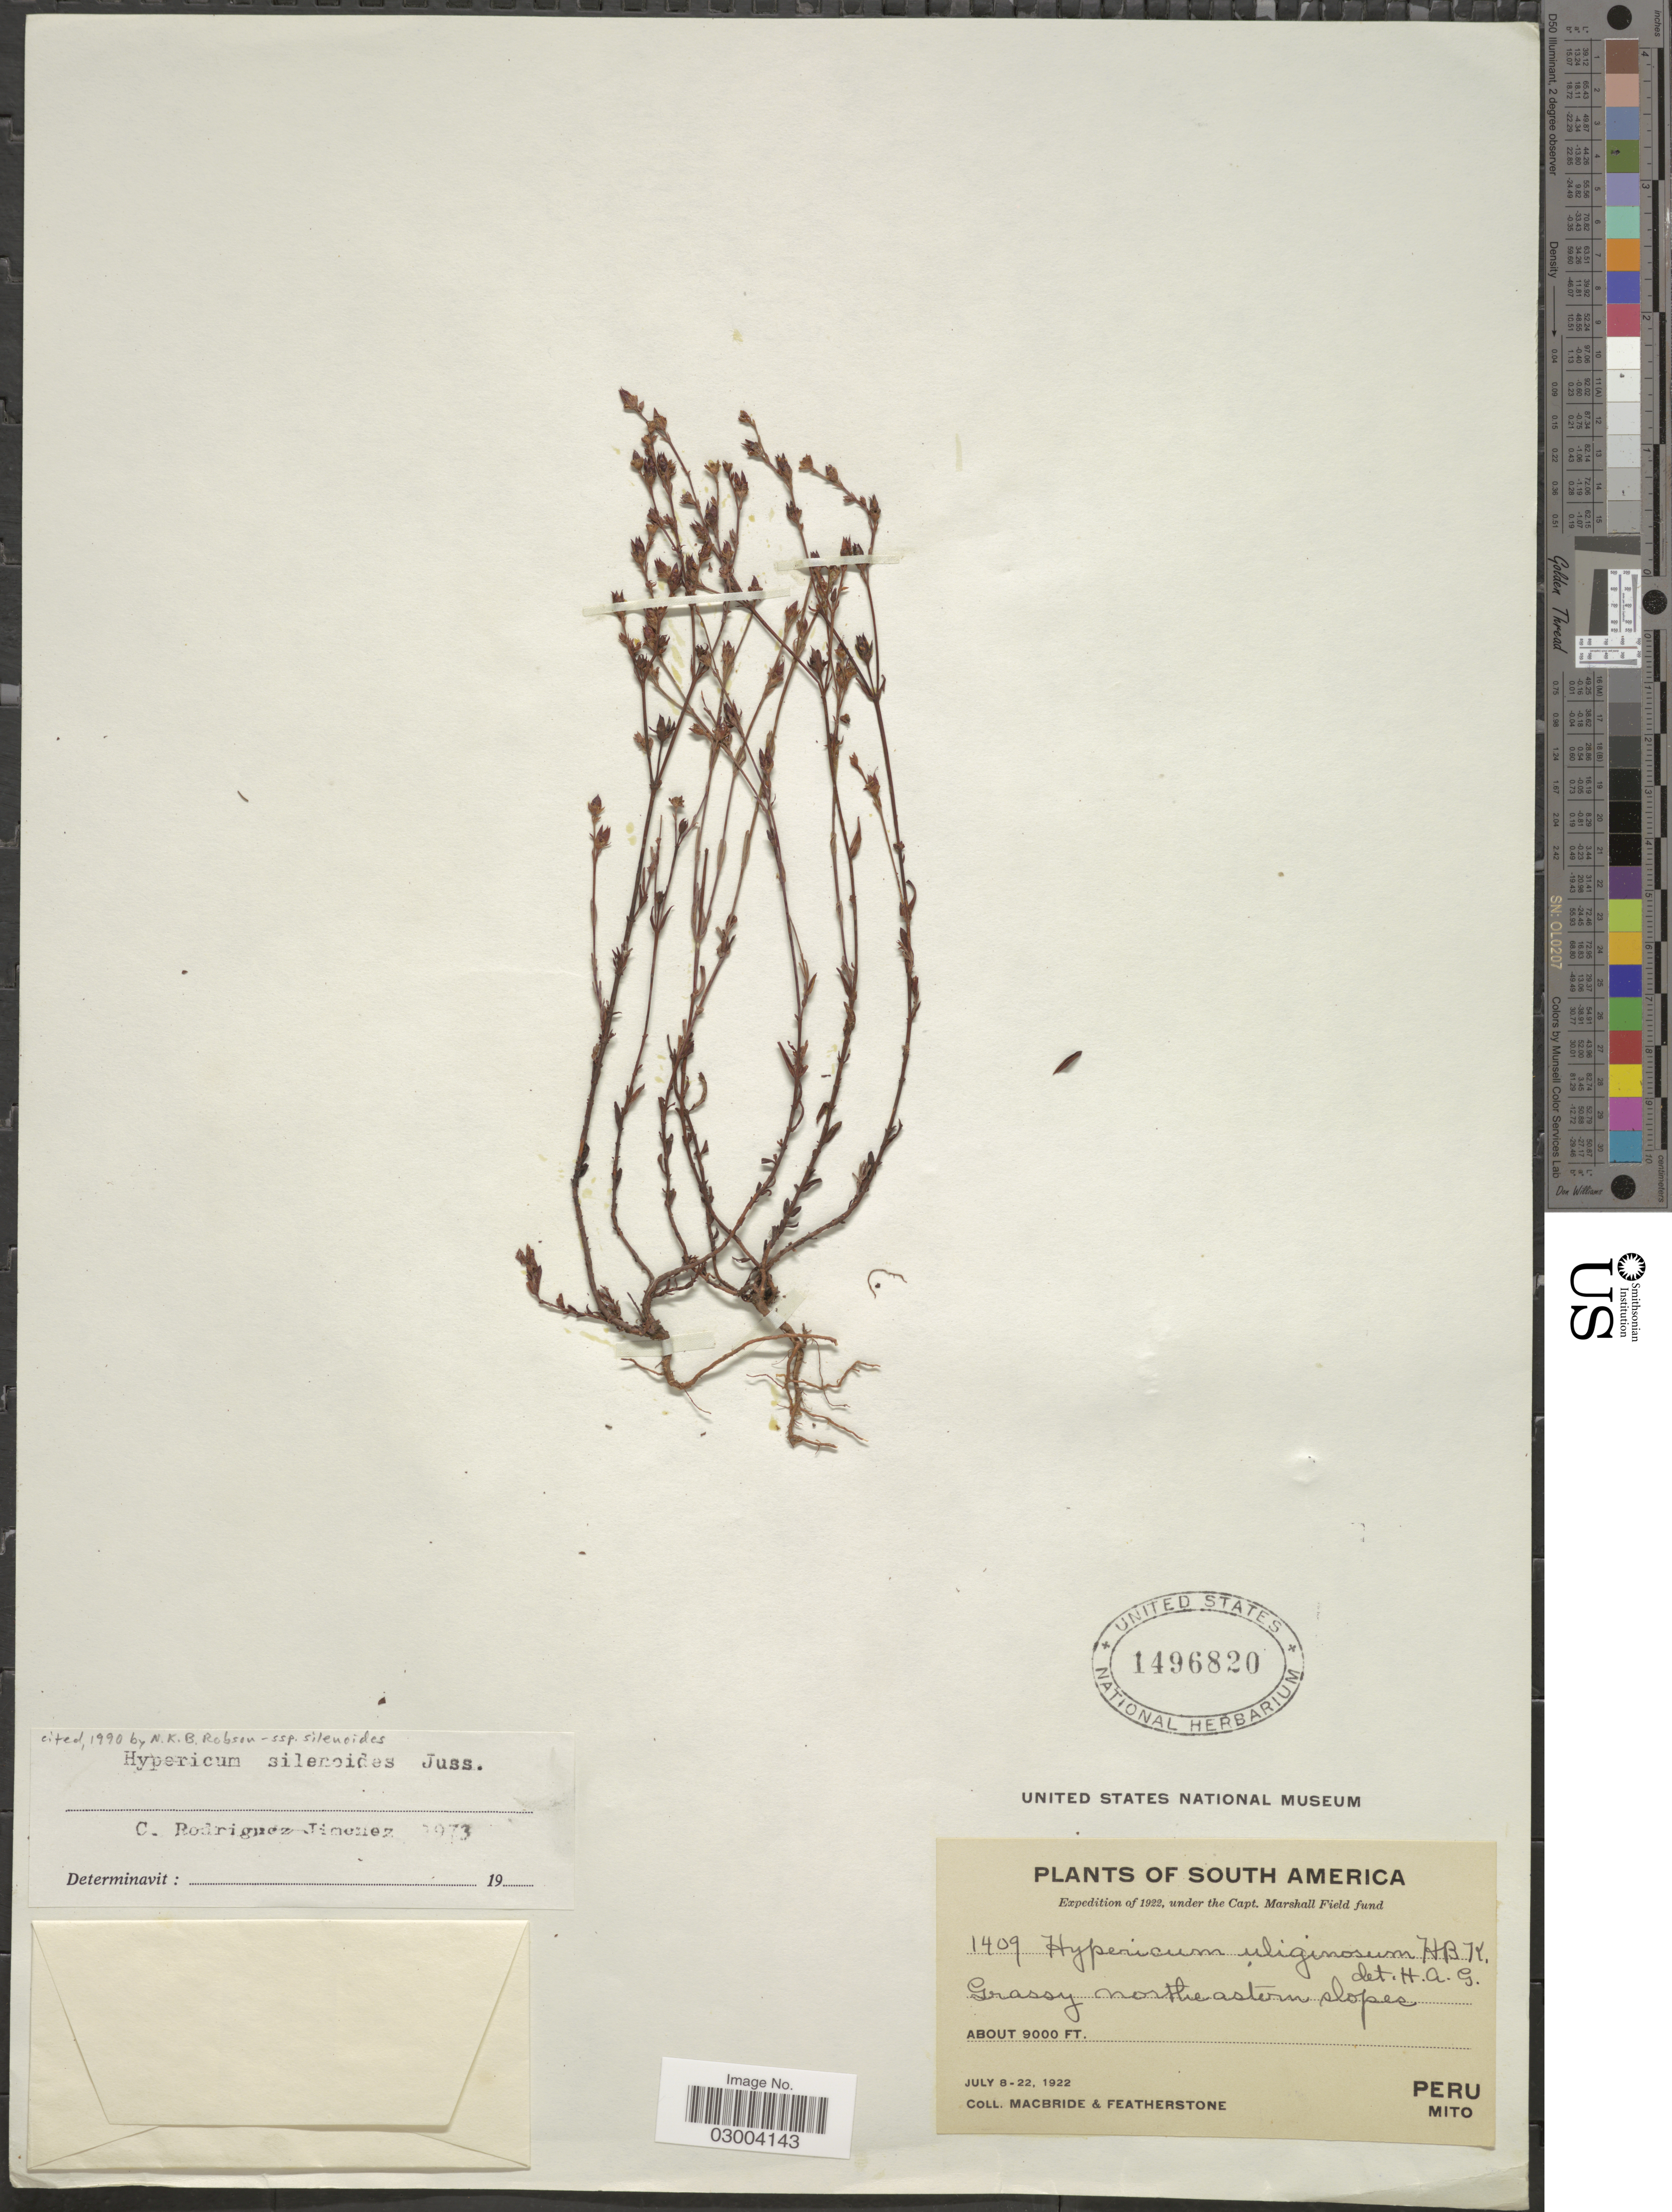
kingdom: Plantae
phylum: Tracheophyta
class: Magnoliopsida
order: Malpighiales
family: Hypericaceae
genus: Hypericum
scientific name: Hypericum silenoides subsp. silenoides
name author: Juss.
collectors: Macbride, -- & -. Featherstone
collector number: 1409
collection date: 1922-07-08/1922-07-22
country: Peru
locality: Grassy northeastern slopes, Mito.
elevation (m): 2743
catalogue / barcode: US 1496820